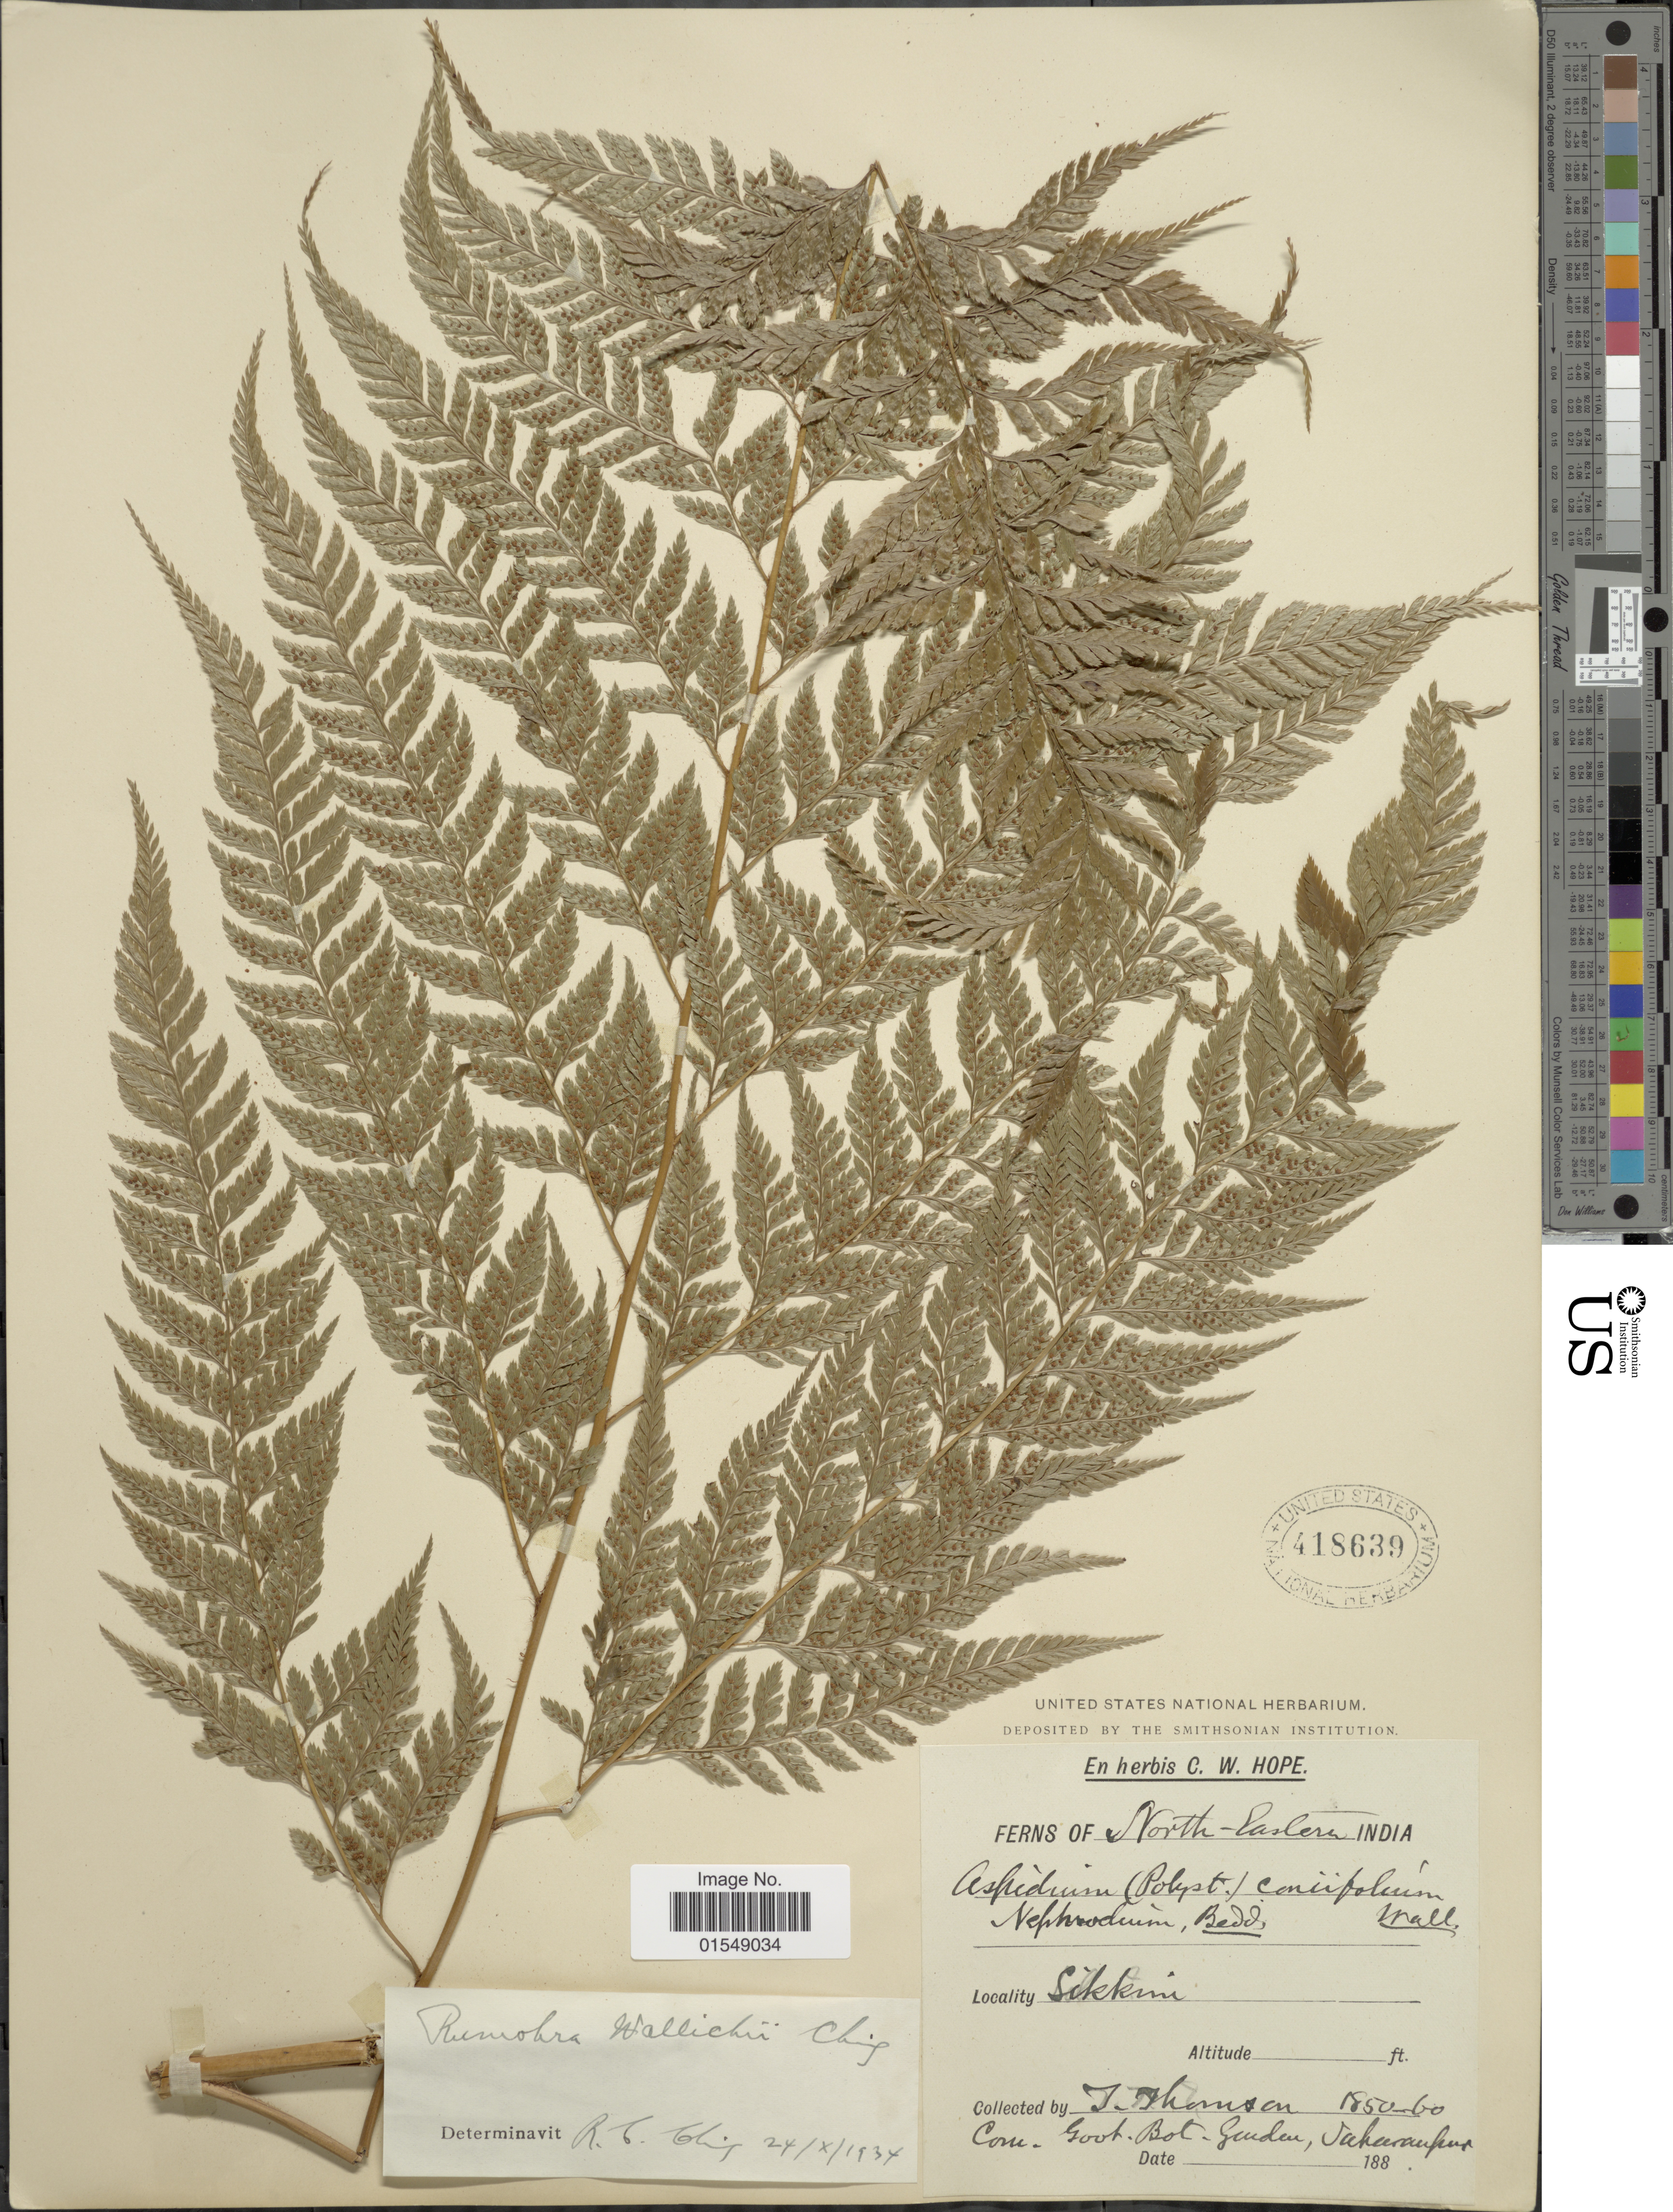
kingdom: Plantae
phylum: Tracheophyta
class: Polypodiopsida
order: Polypodiales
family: Dryopteridaceae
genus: Arachniodes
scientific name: Arachniodes coniifolia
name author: (T. Moore) Ching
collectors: T. Thomson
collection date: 1850/1860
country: India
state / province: Sikkim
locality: North-Eastern India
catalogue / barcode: US 418639